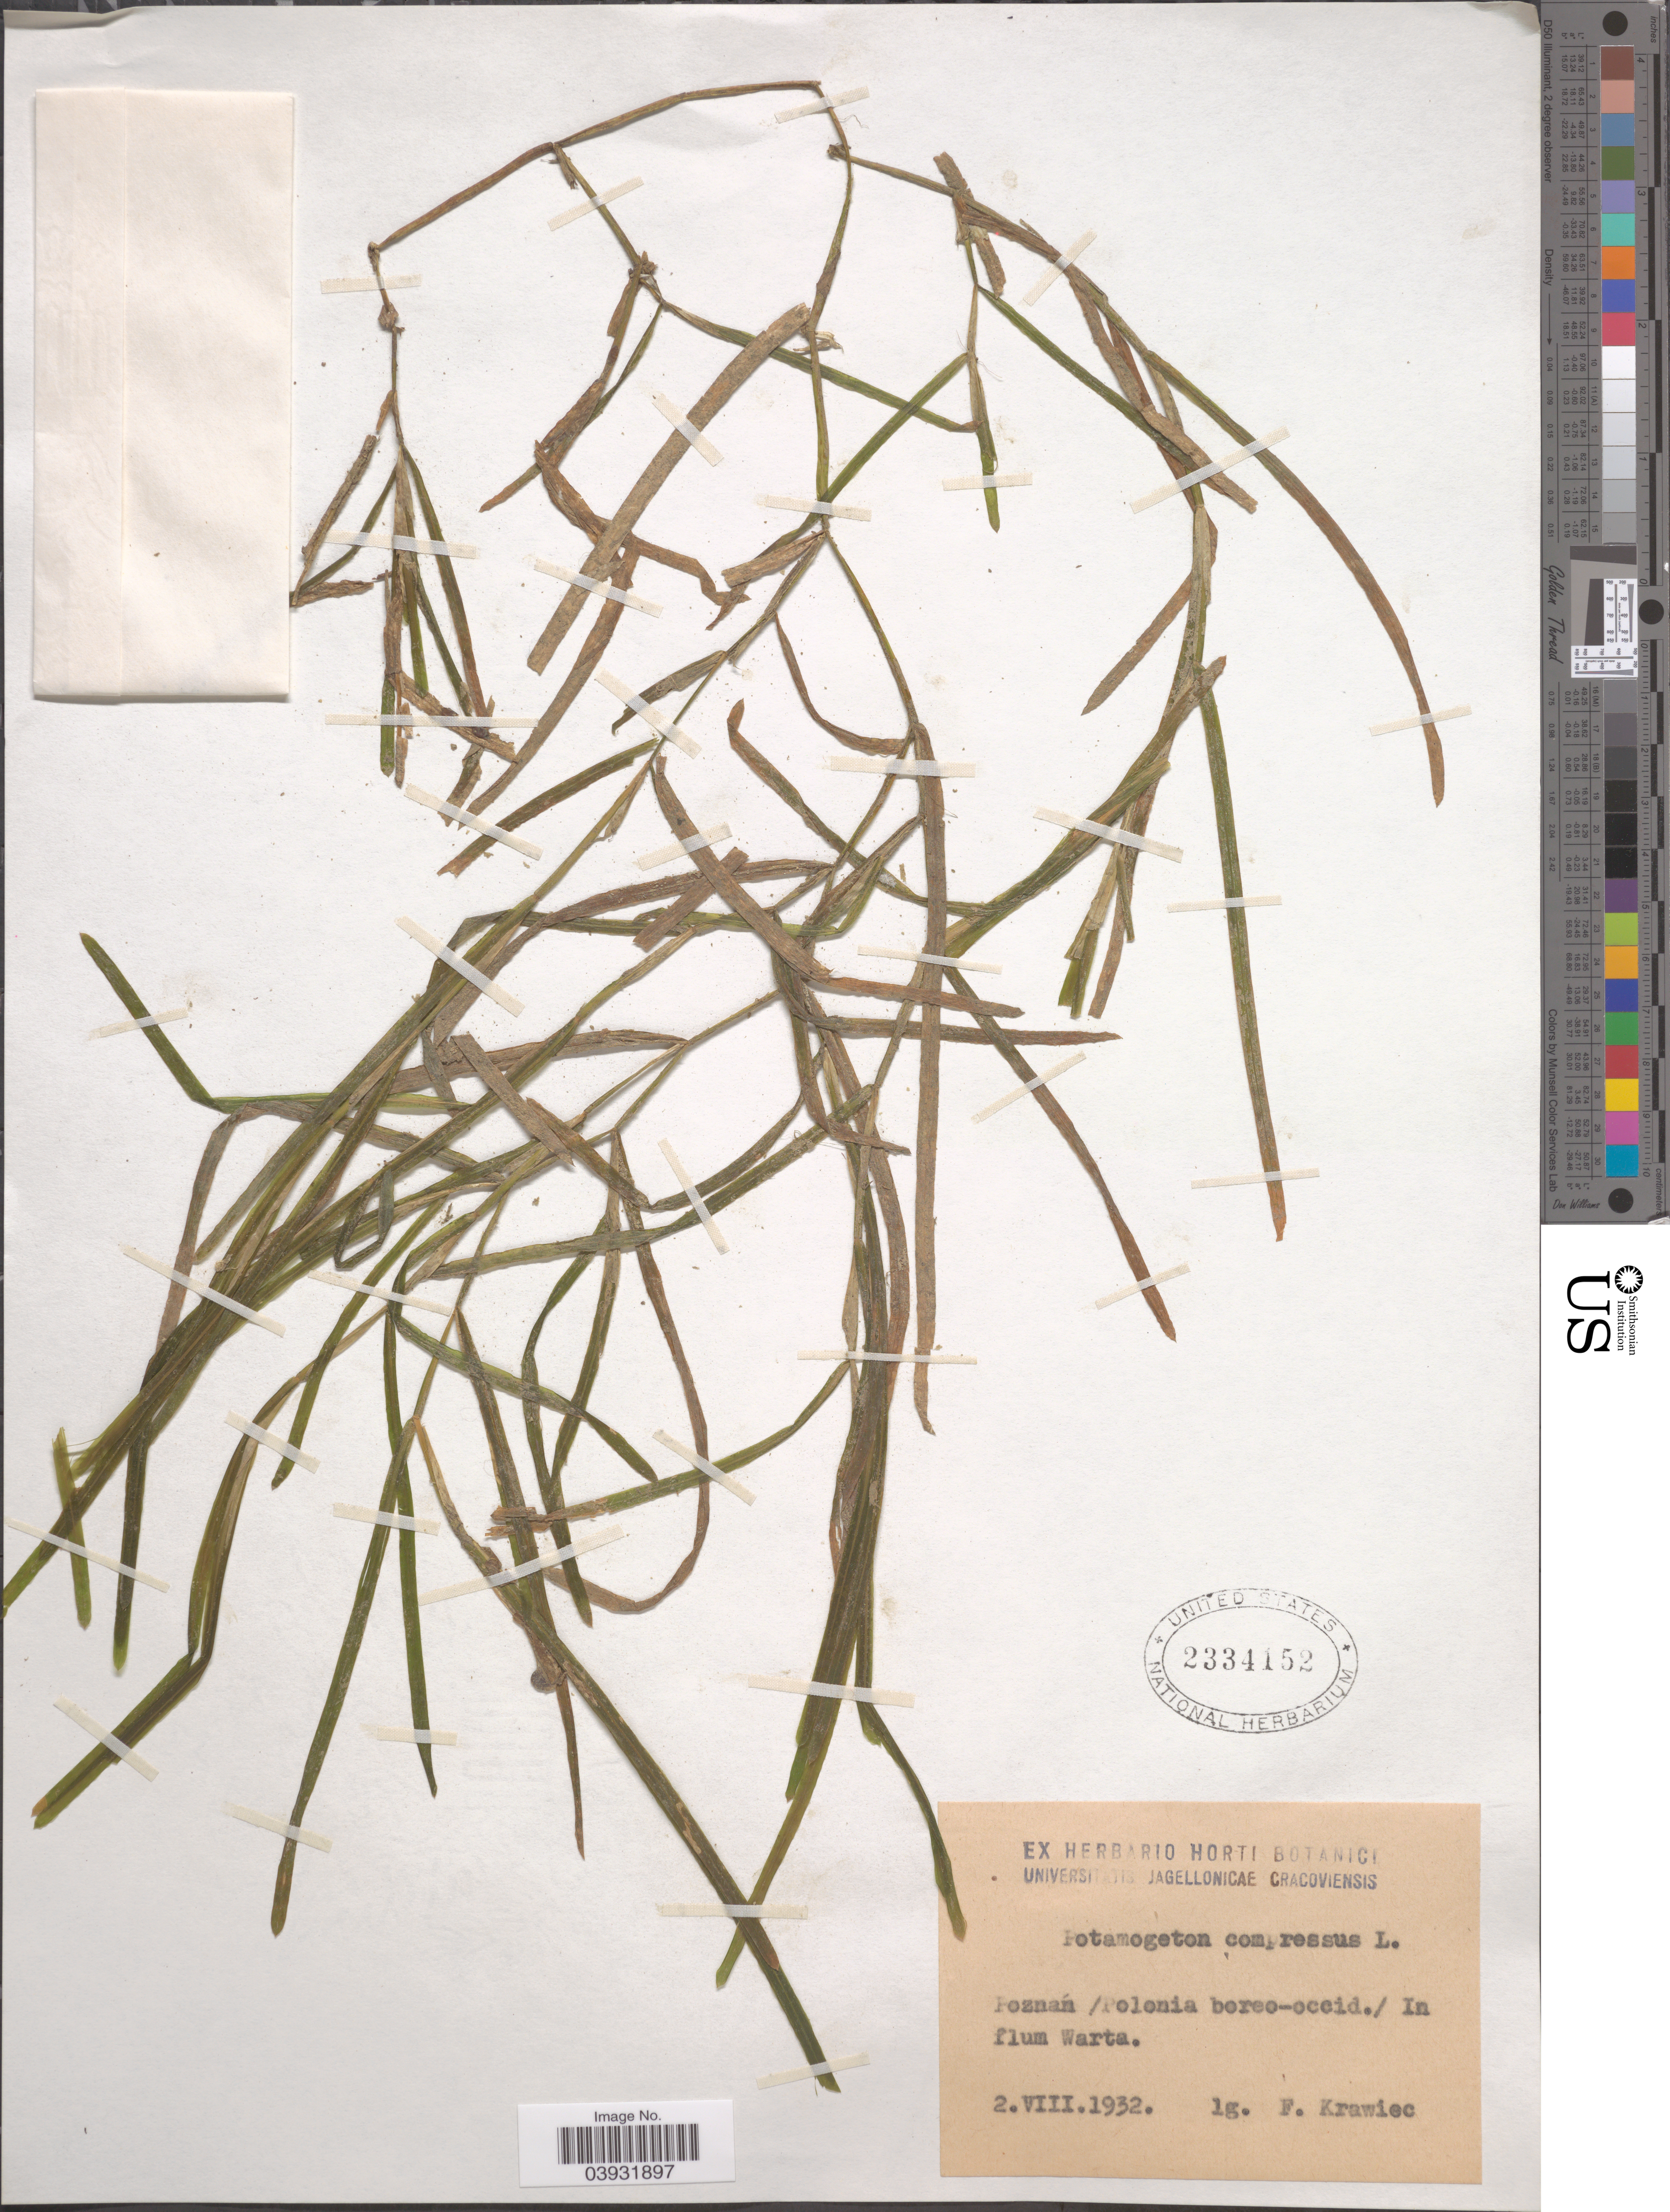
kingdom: Plantae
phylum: Tracheophyta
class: Liliopsida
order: Alismatales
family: Potamogetonaceae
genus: Potamogeton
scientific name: Potamogeton compressus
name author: L.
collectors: F. Krawiec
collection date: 1932-07-02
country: Poland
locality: Poznán / Polonia boreo-occid. / In flum Warta.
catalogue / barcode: US 2334152